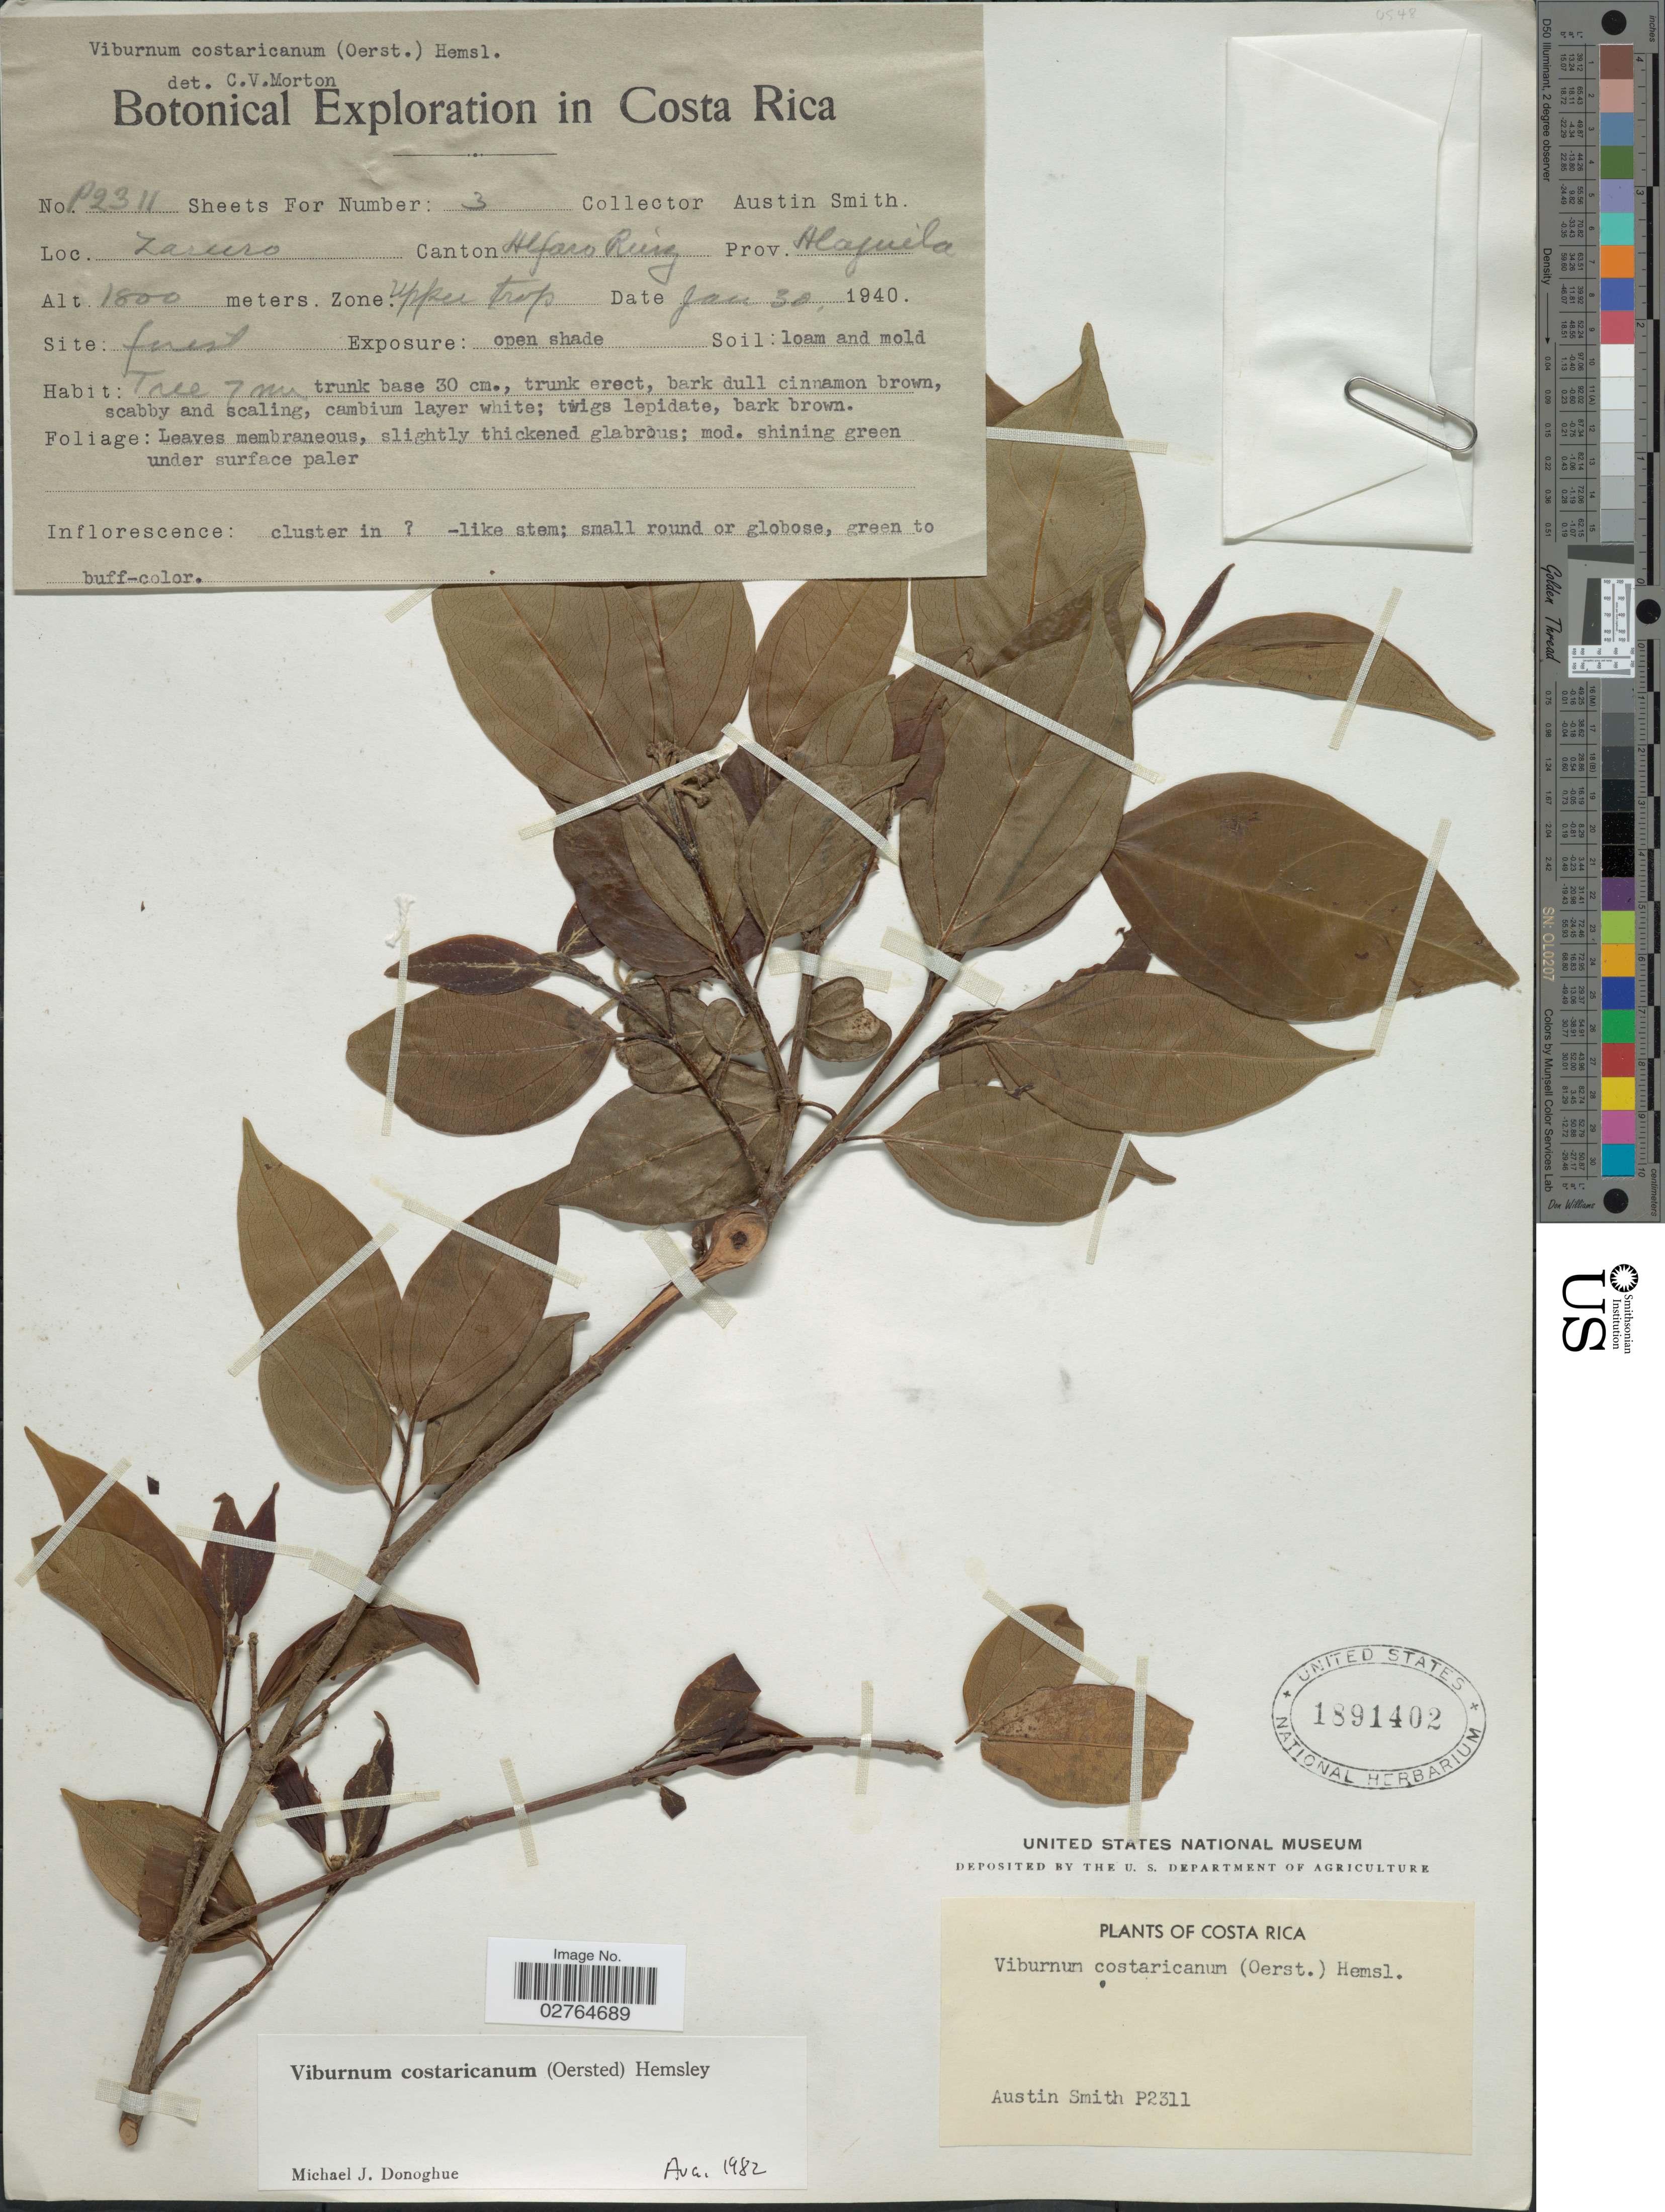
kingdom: Plantae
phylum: Tracheophyta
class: Magnoliopsida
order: Dipsacales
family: Viburnaceae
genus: Viburnum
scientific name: Viburnum costaricanum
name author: (Oerst.) Hemsl.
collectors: Aust P. Smith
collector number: P2311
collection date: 1940-01-30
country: Costa Rica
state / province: Alajuela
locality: Zarcero. Canton Alfaro Ruiz. Prov Alajuela. Zone: Upper trop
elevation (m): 1800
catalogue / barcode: US 1891402